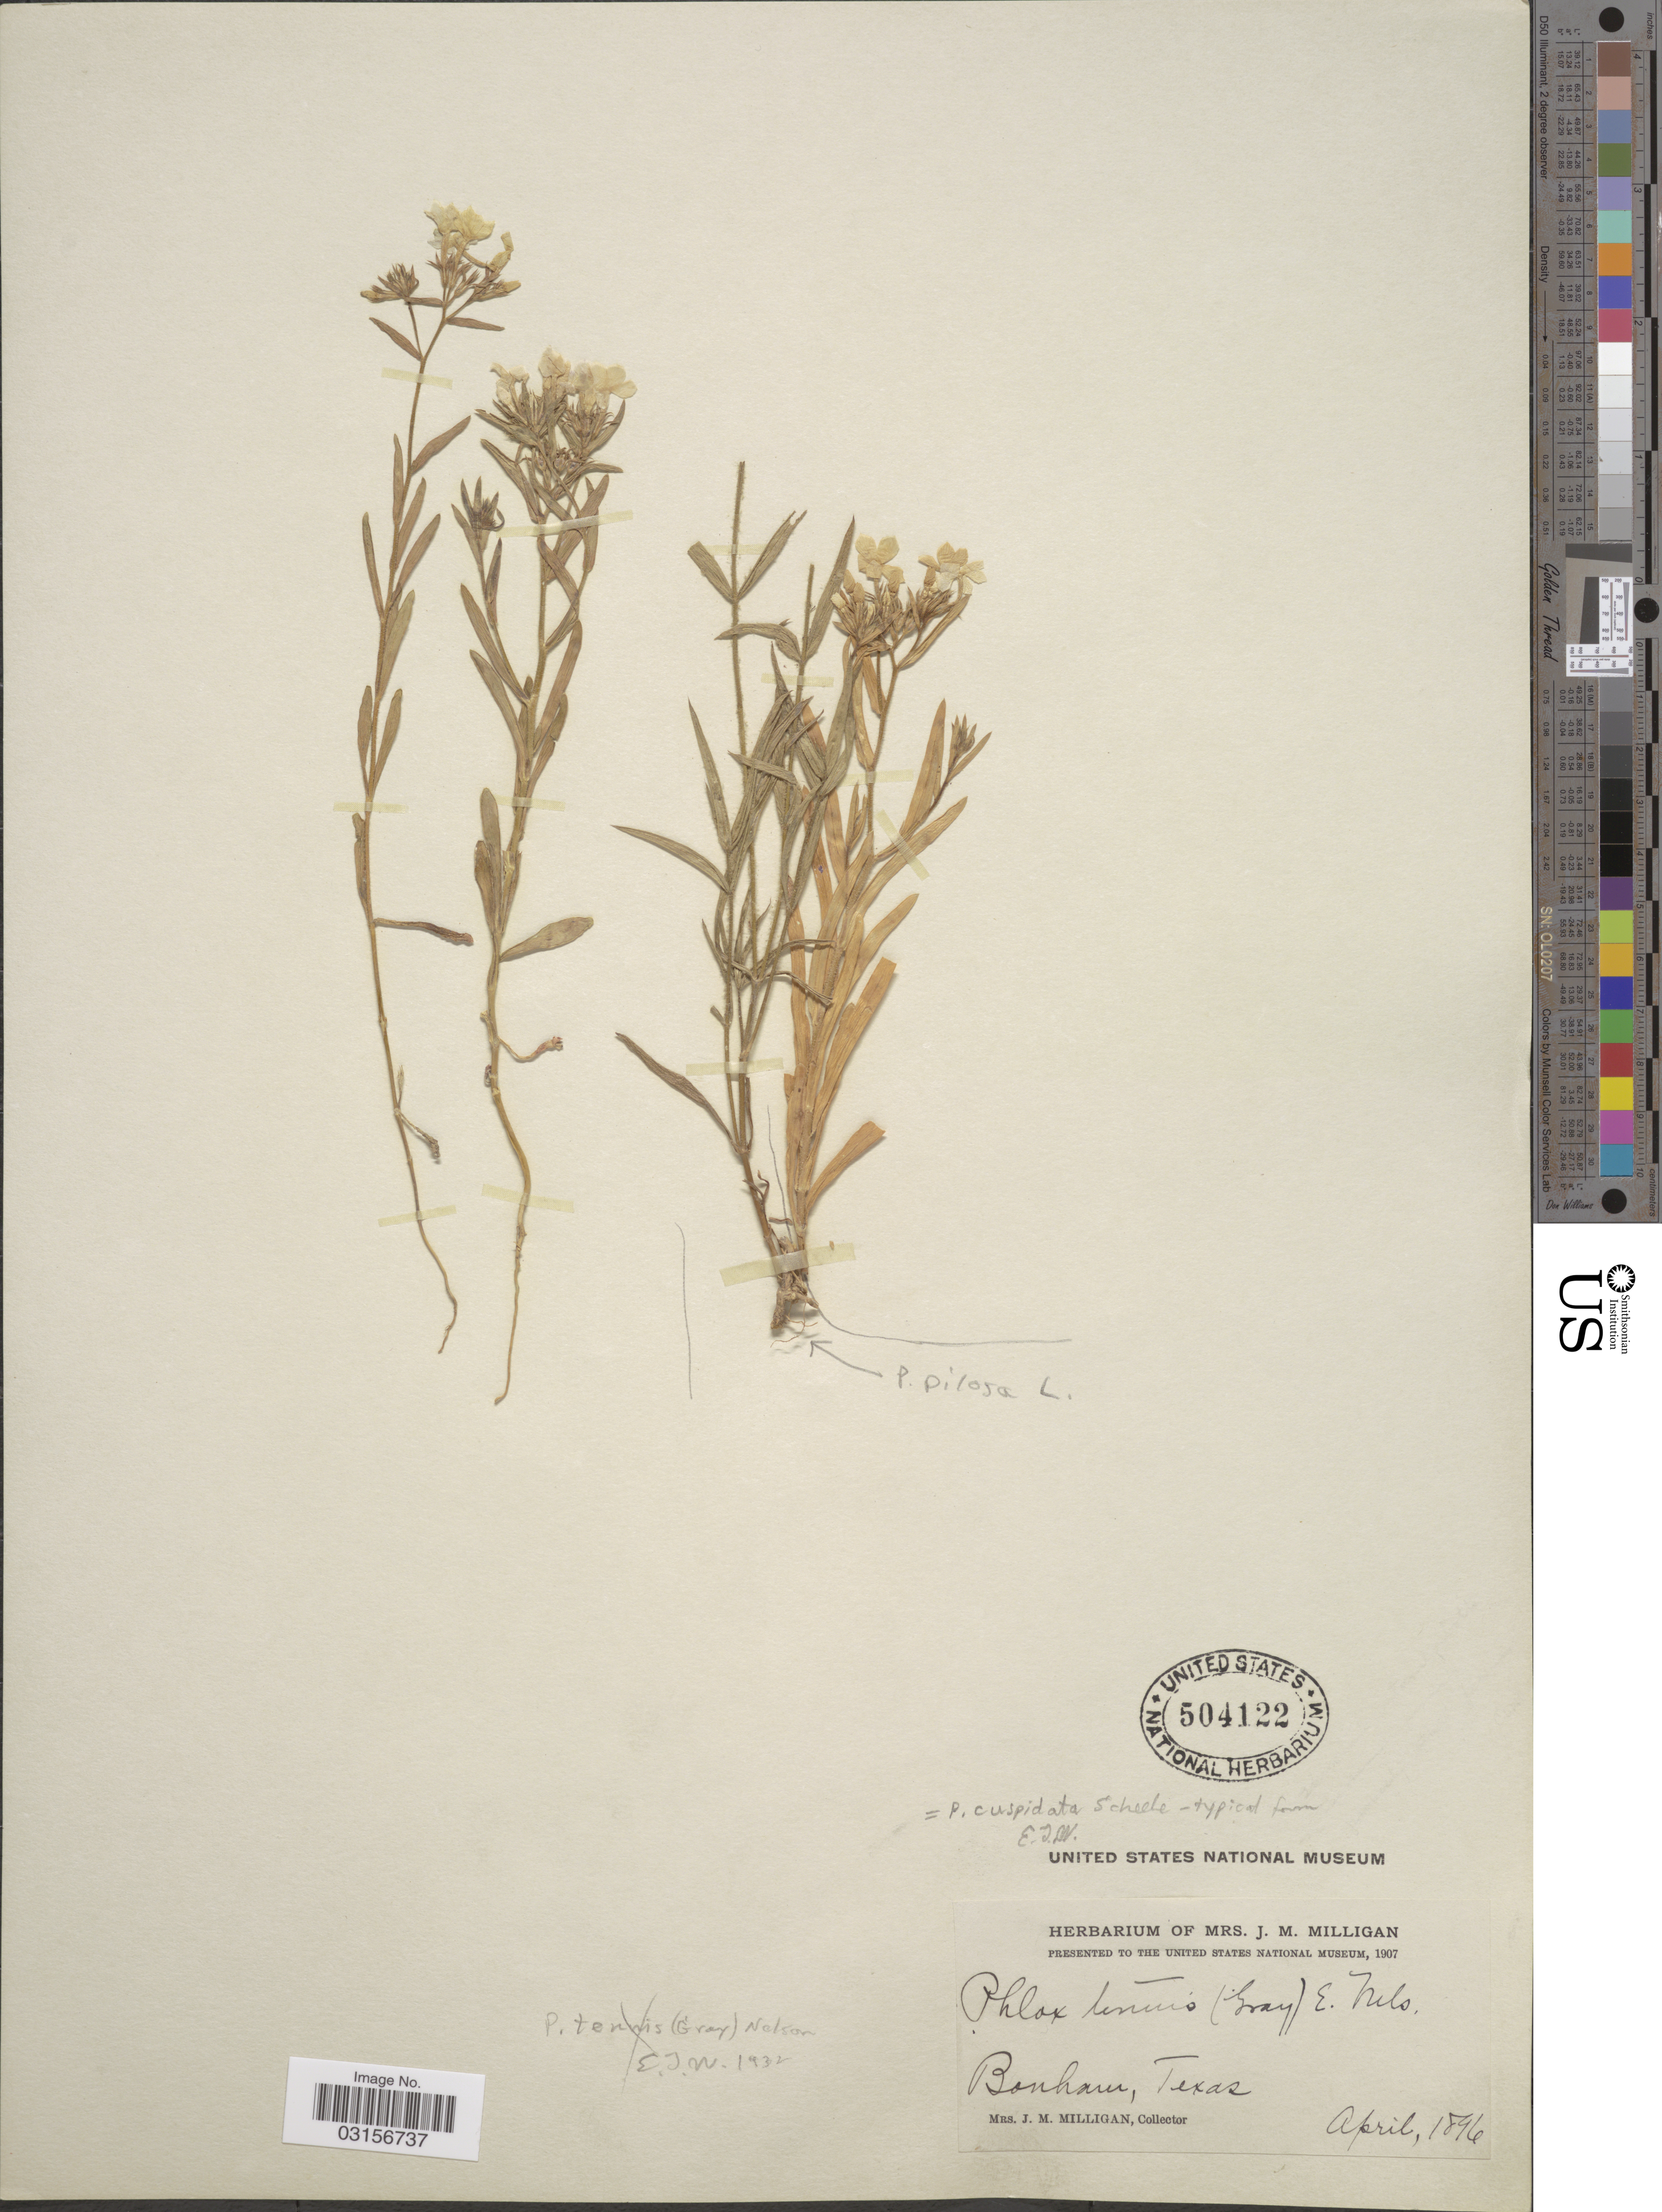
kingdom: Plantae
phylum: Tracheophyta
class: Magnoliopsida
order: Ericales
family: Polemoniaceae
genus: Phlox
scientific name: Phlox cuspidata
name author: Scheele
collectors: J. Milligan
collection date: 1896-04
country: United States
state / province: Texas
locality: Bonham, Texas.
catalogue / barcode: US 504122